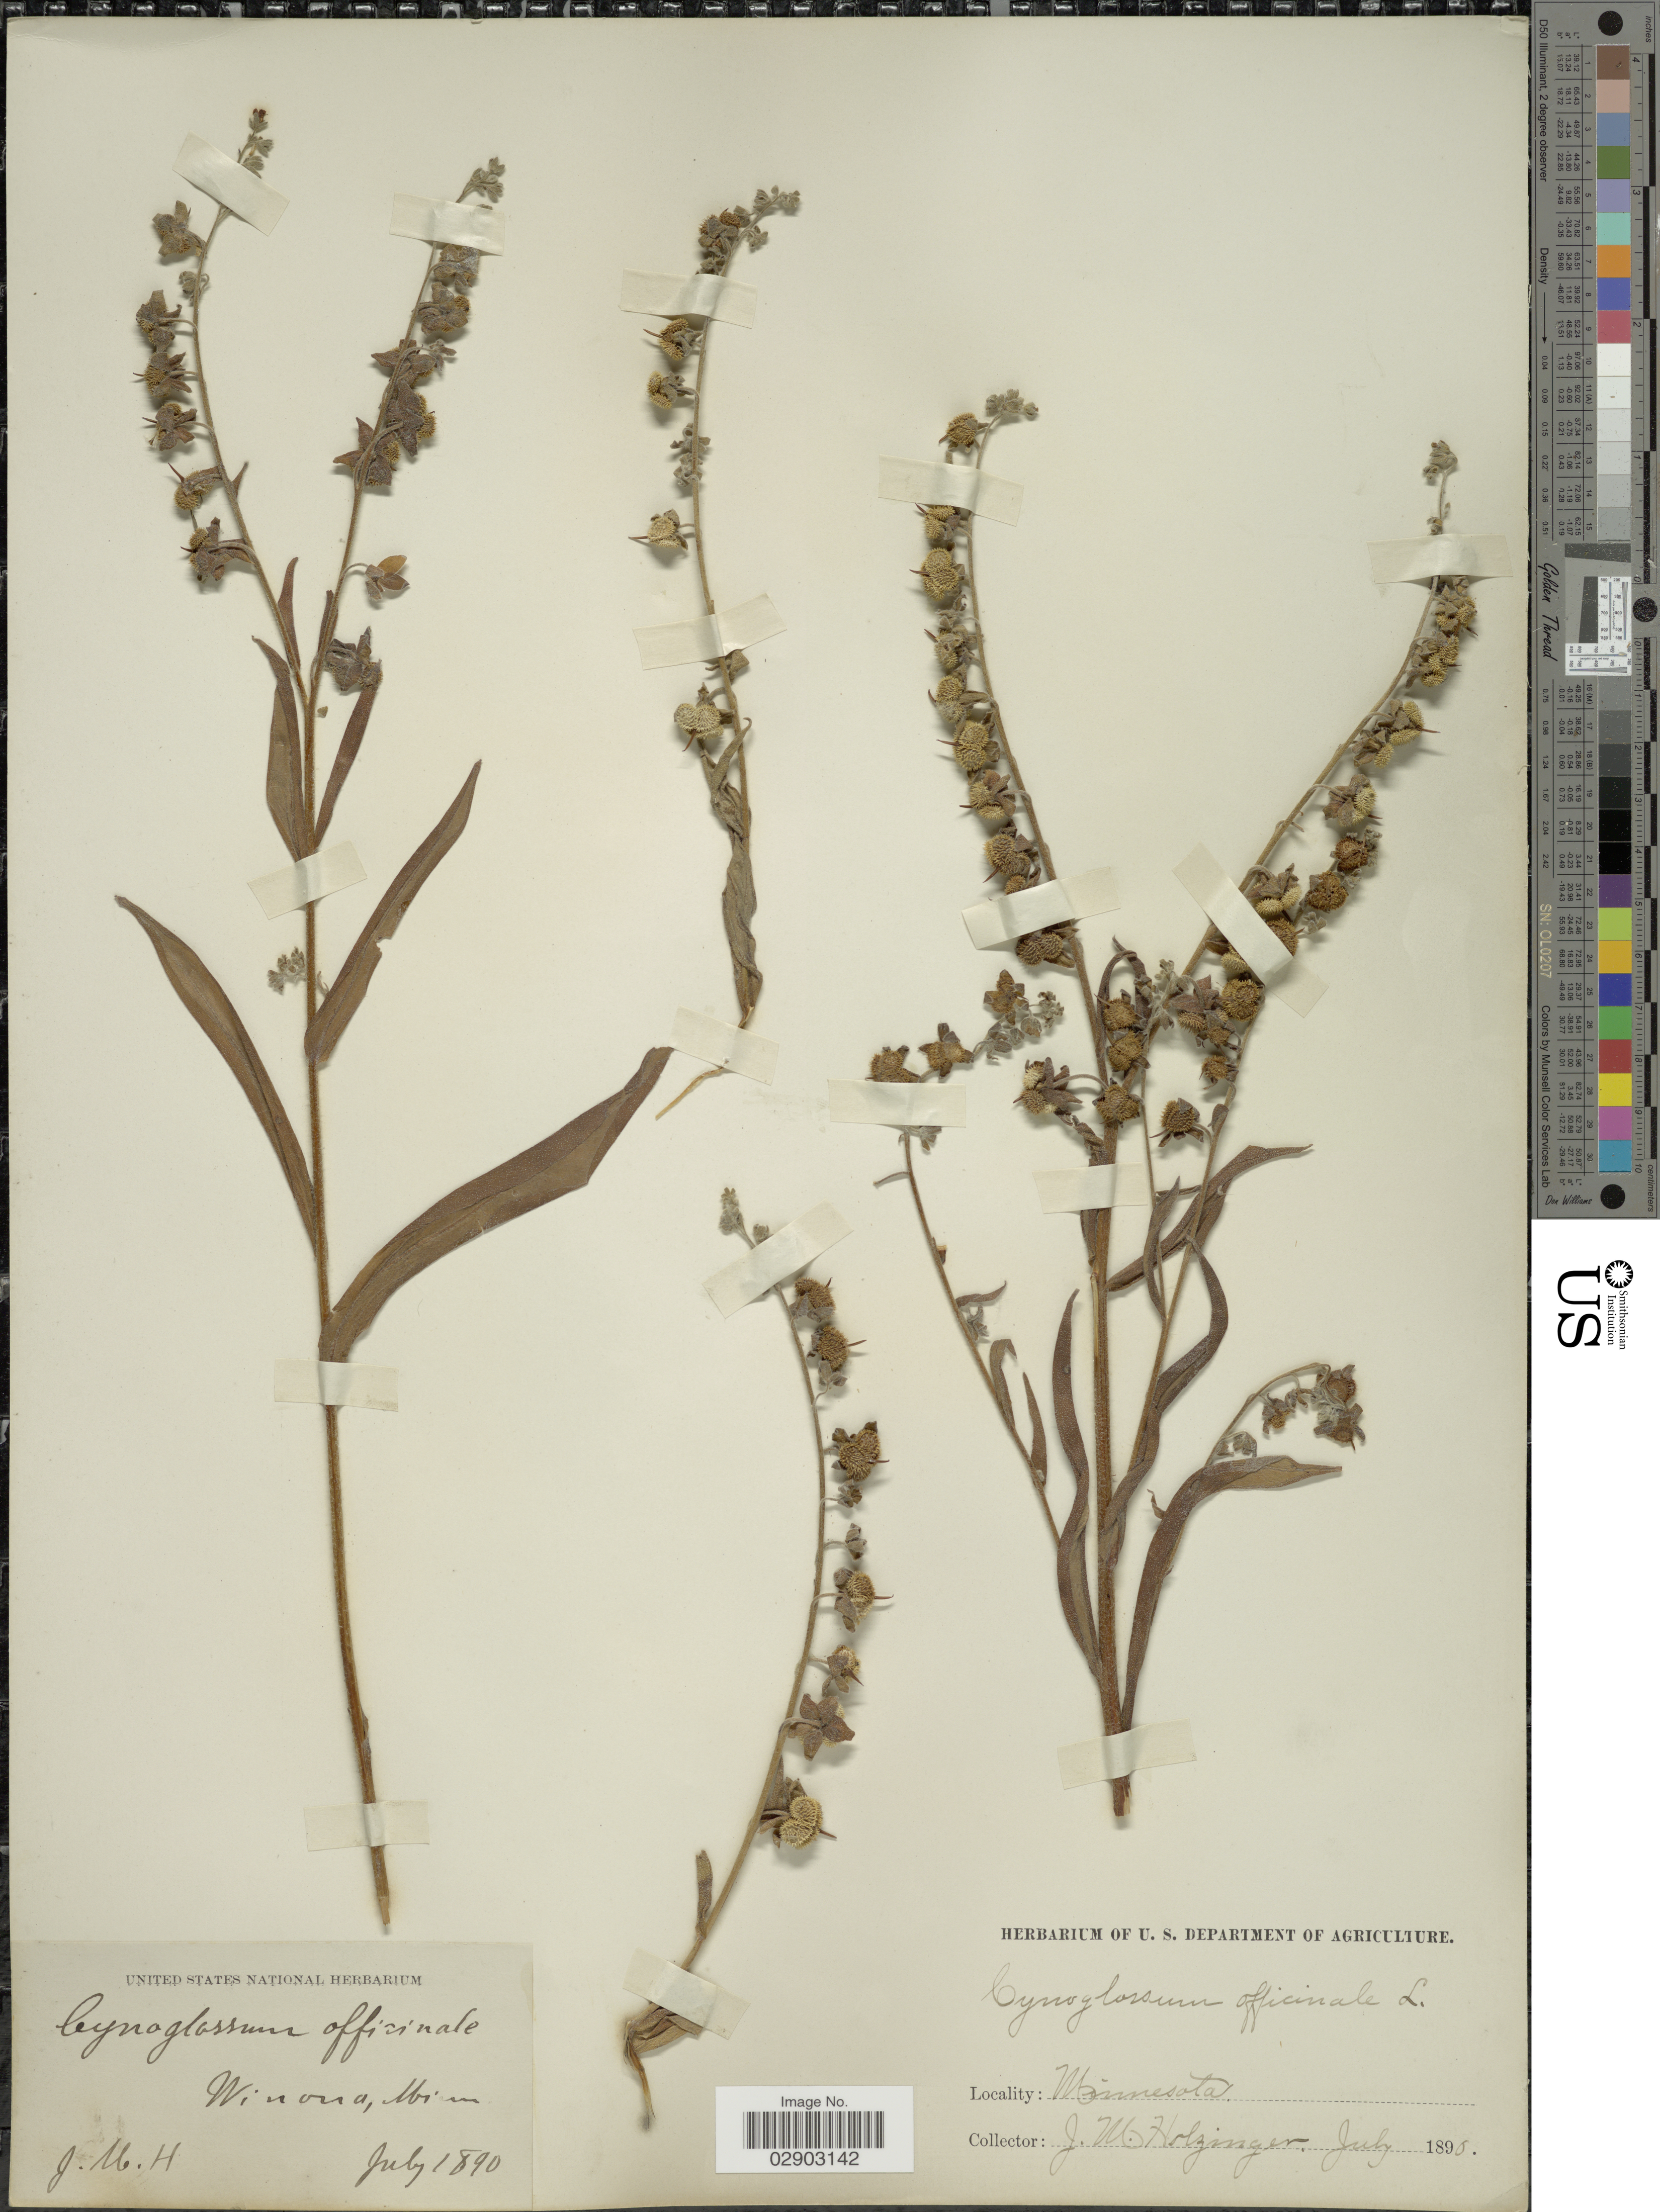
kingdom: Plantae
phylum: Tracheophyta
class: Magnoliopsida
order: Boraginales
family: Boraginaceae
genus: Cynoglossum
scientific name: Cynoglossum officinale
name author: L.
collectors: J. M. Holzinger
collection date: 1890-07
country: United States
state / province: Minnesota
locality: Winona.